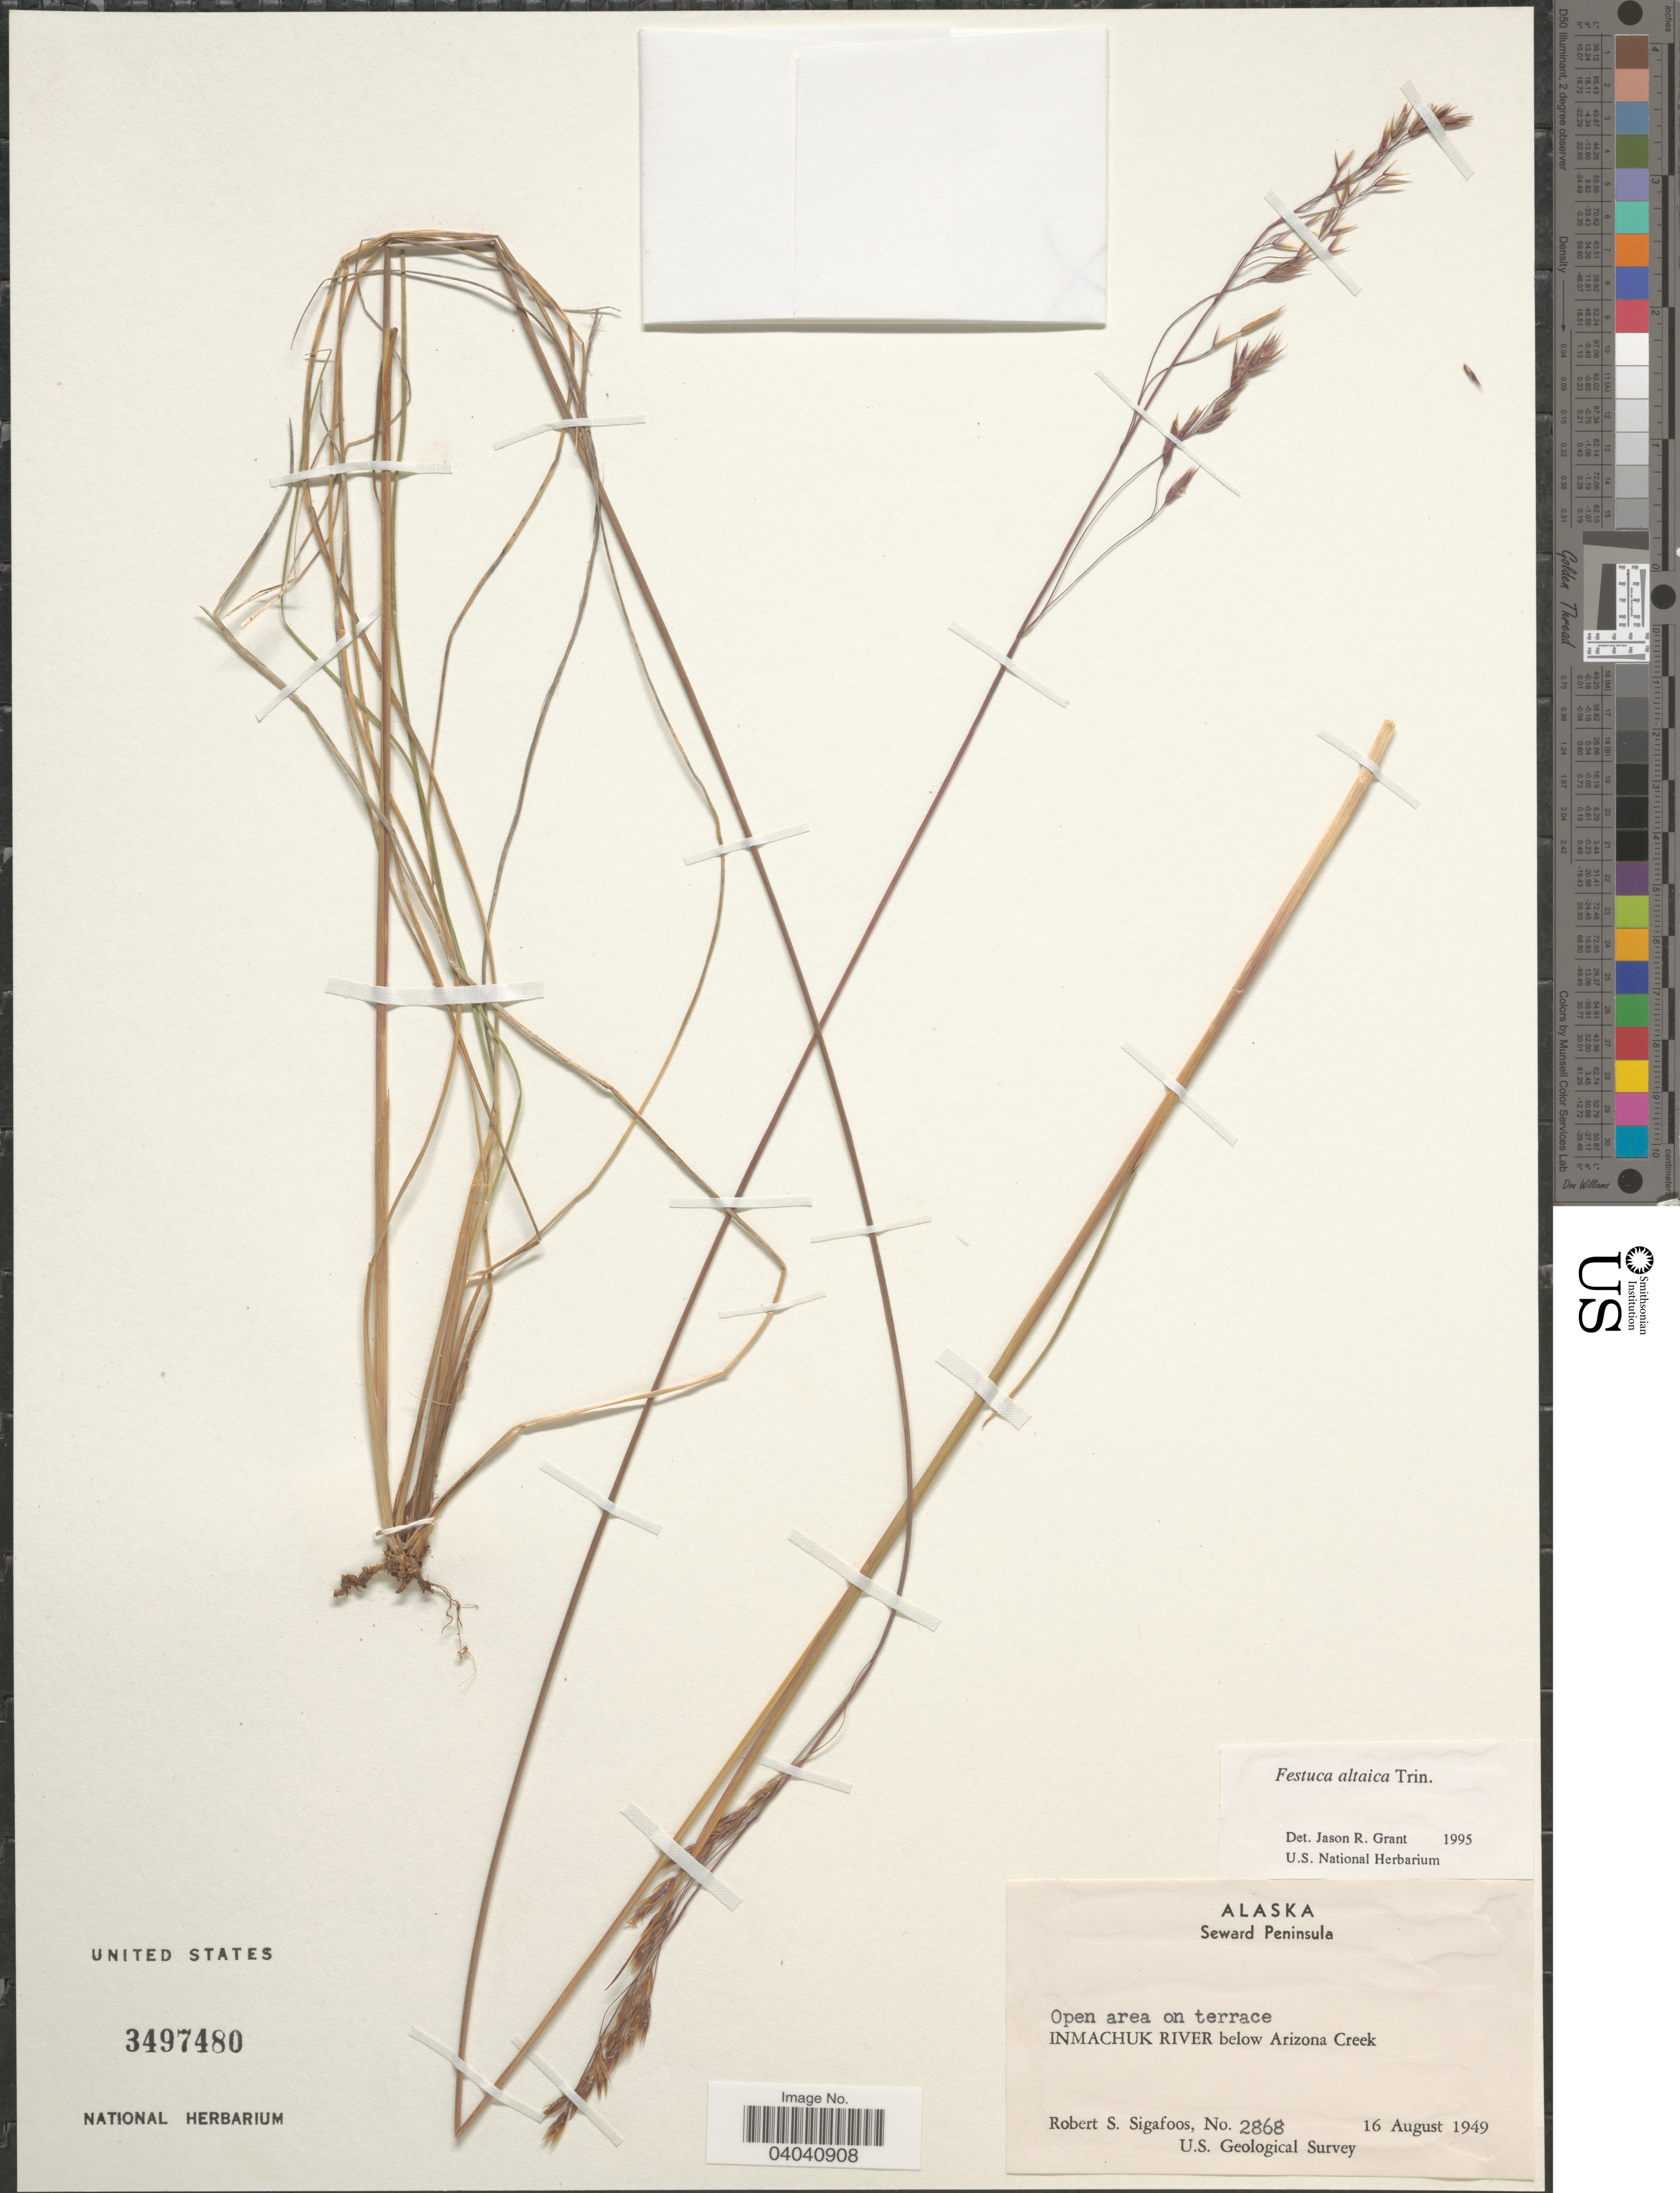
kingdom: Plantae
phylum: Tracheophyta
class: Liliopsida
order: Poales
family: Poaceae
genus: Festuca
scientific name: Festuca altaica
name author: Trin.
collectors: R. Sigafoos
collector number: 2868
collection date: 1949-08-16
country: United States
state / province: Alaska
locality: Seward Peninsula. Open area on terrace. Inmachuk River below Arizona Creek.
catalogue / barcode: US 3497480